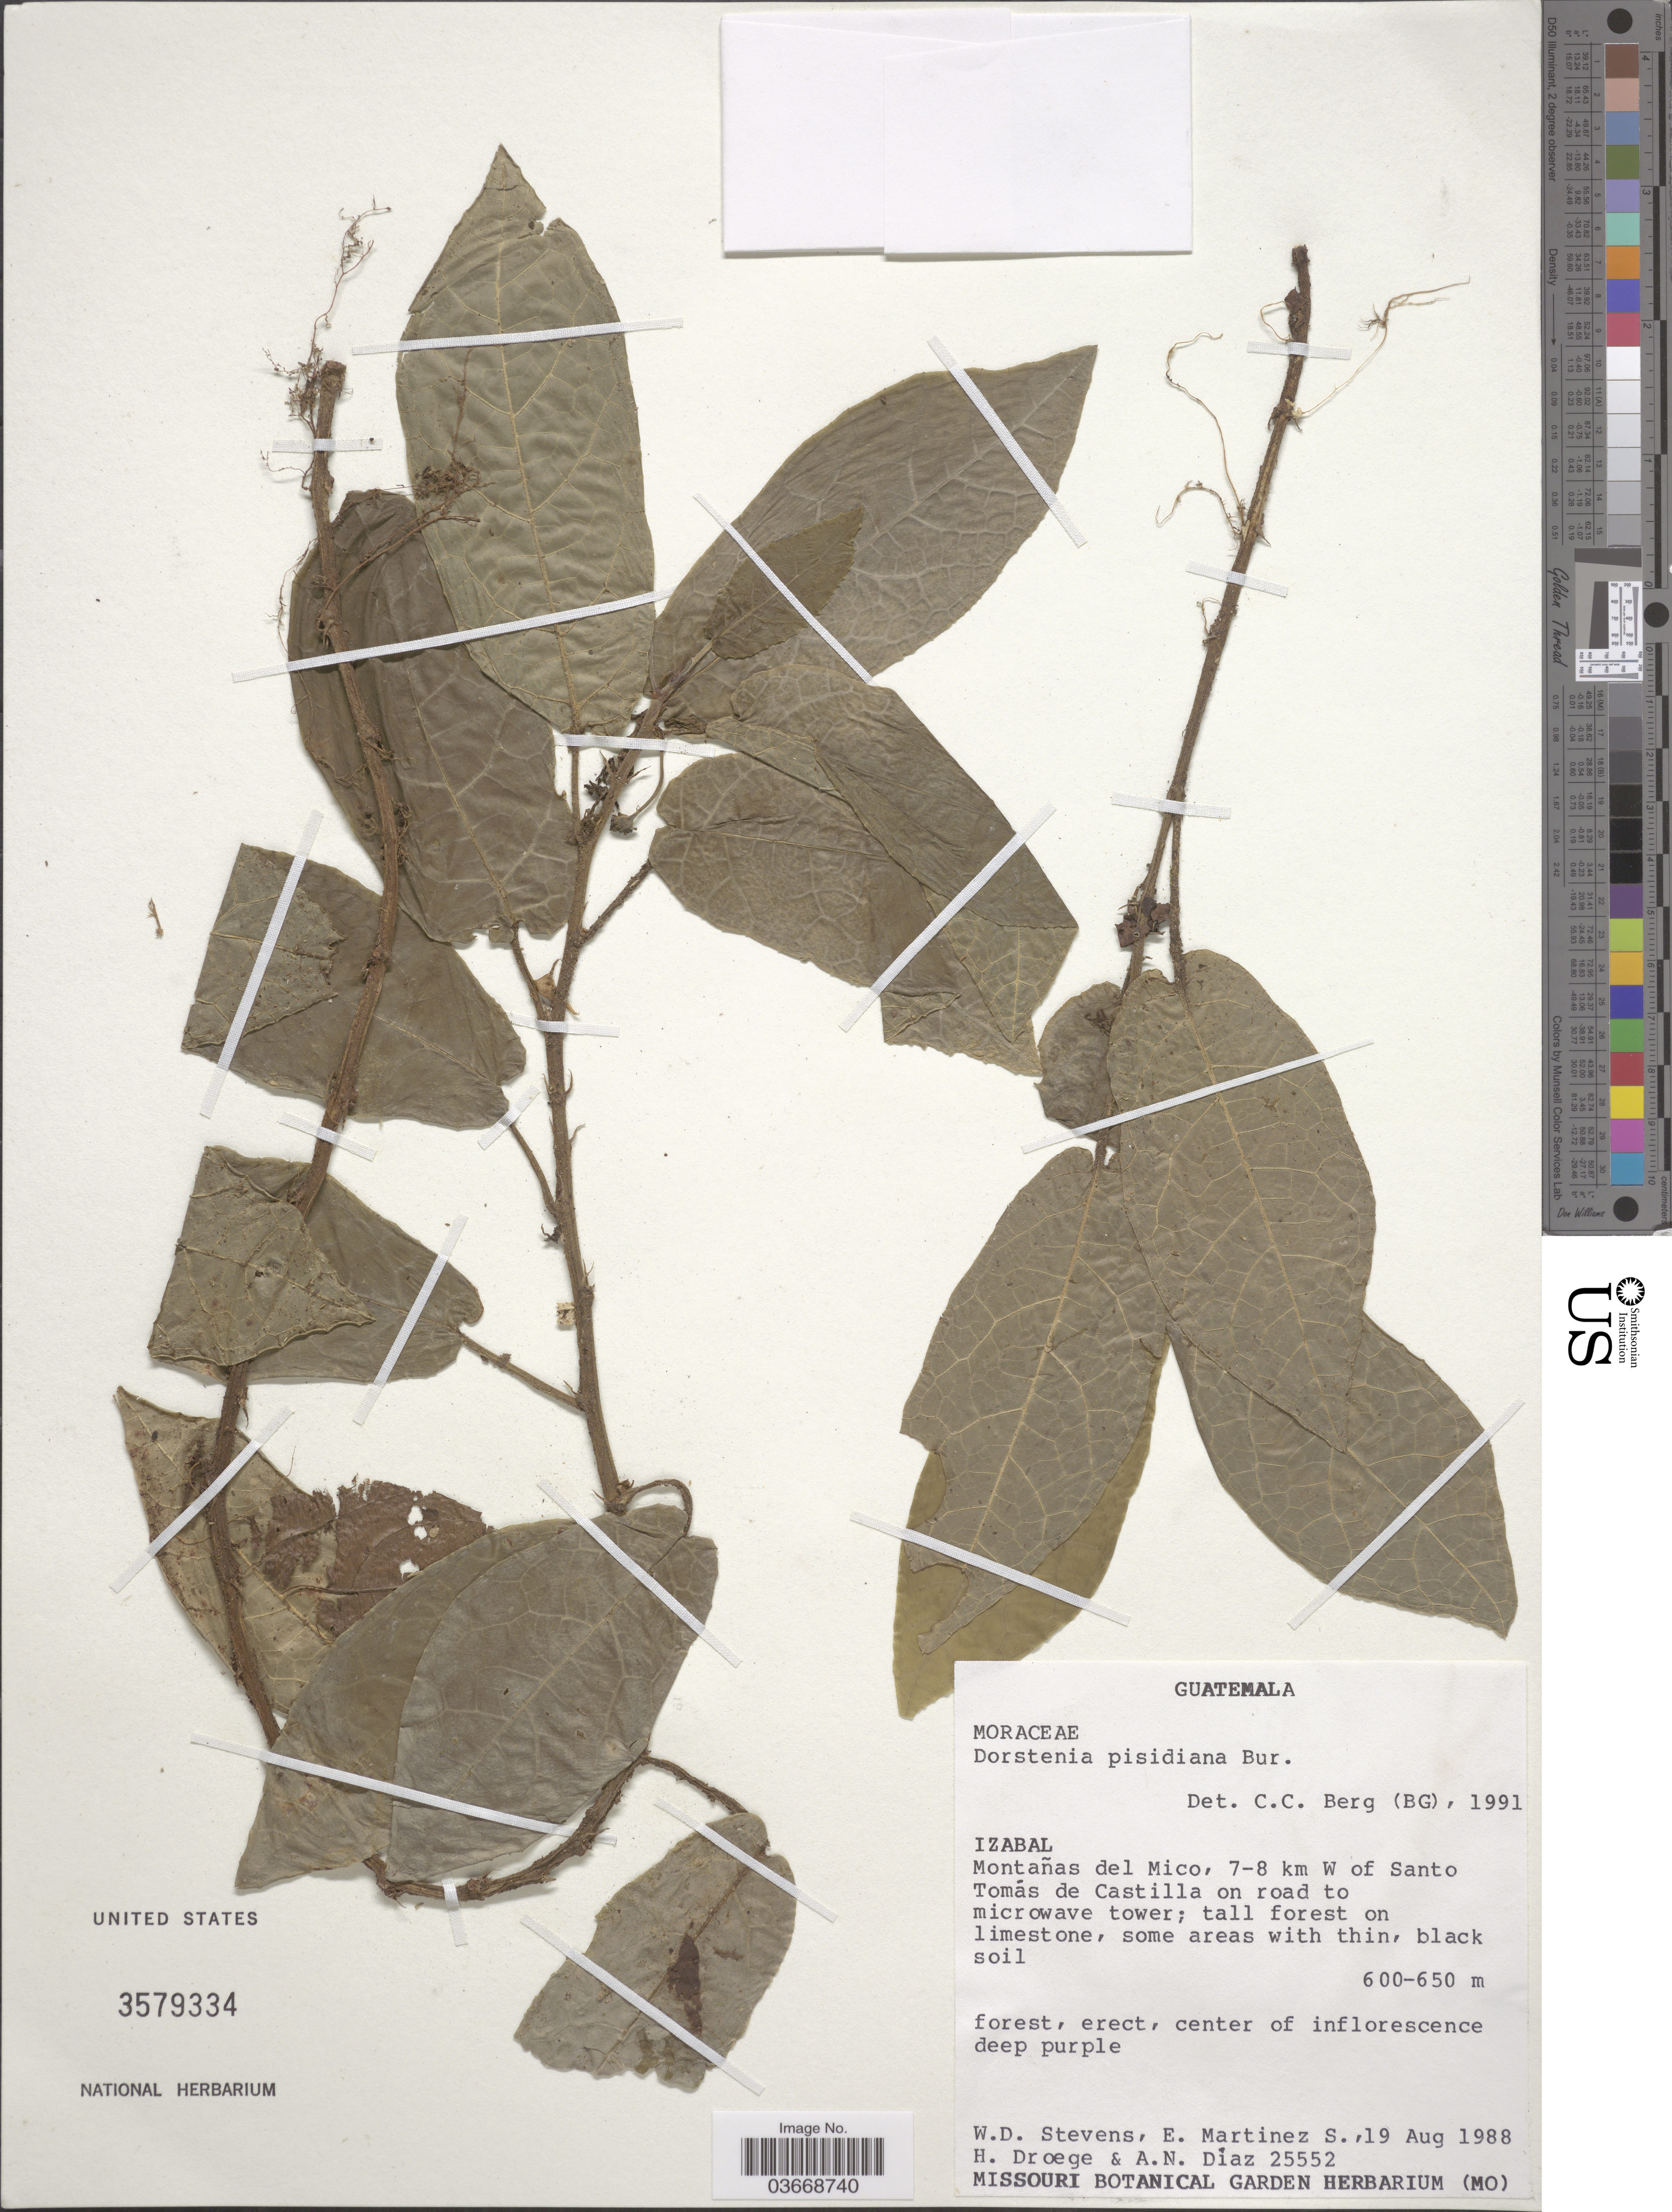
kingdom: Plantae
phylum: Tracheophyta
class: Magnoliopsida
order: Rosales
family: Moraceae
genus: Dorstenia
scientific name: Dorstenia pisidiana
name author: Bur.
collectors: W. D. Stevens, E. M. Martínez S., H. Droege & A. Diaz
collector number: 25552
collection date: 1998-08-19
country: Guatemala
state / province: Izabal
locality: Montañas del Mico, 7-8 km W of Santo Tomás de Castilla on road to microwave tower.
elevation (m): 600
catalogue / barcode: US 3579334